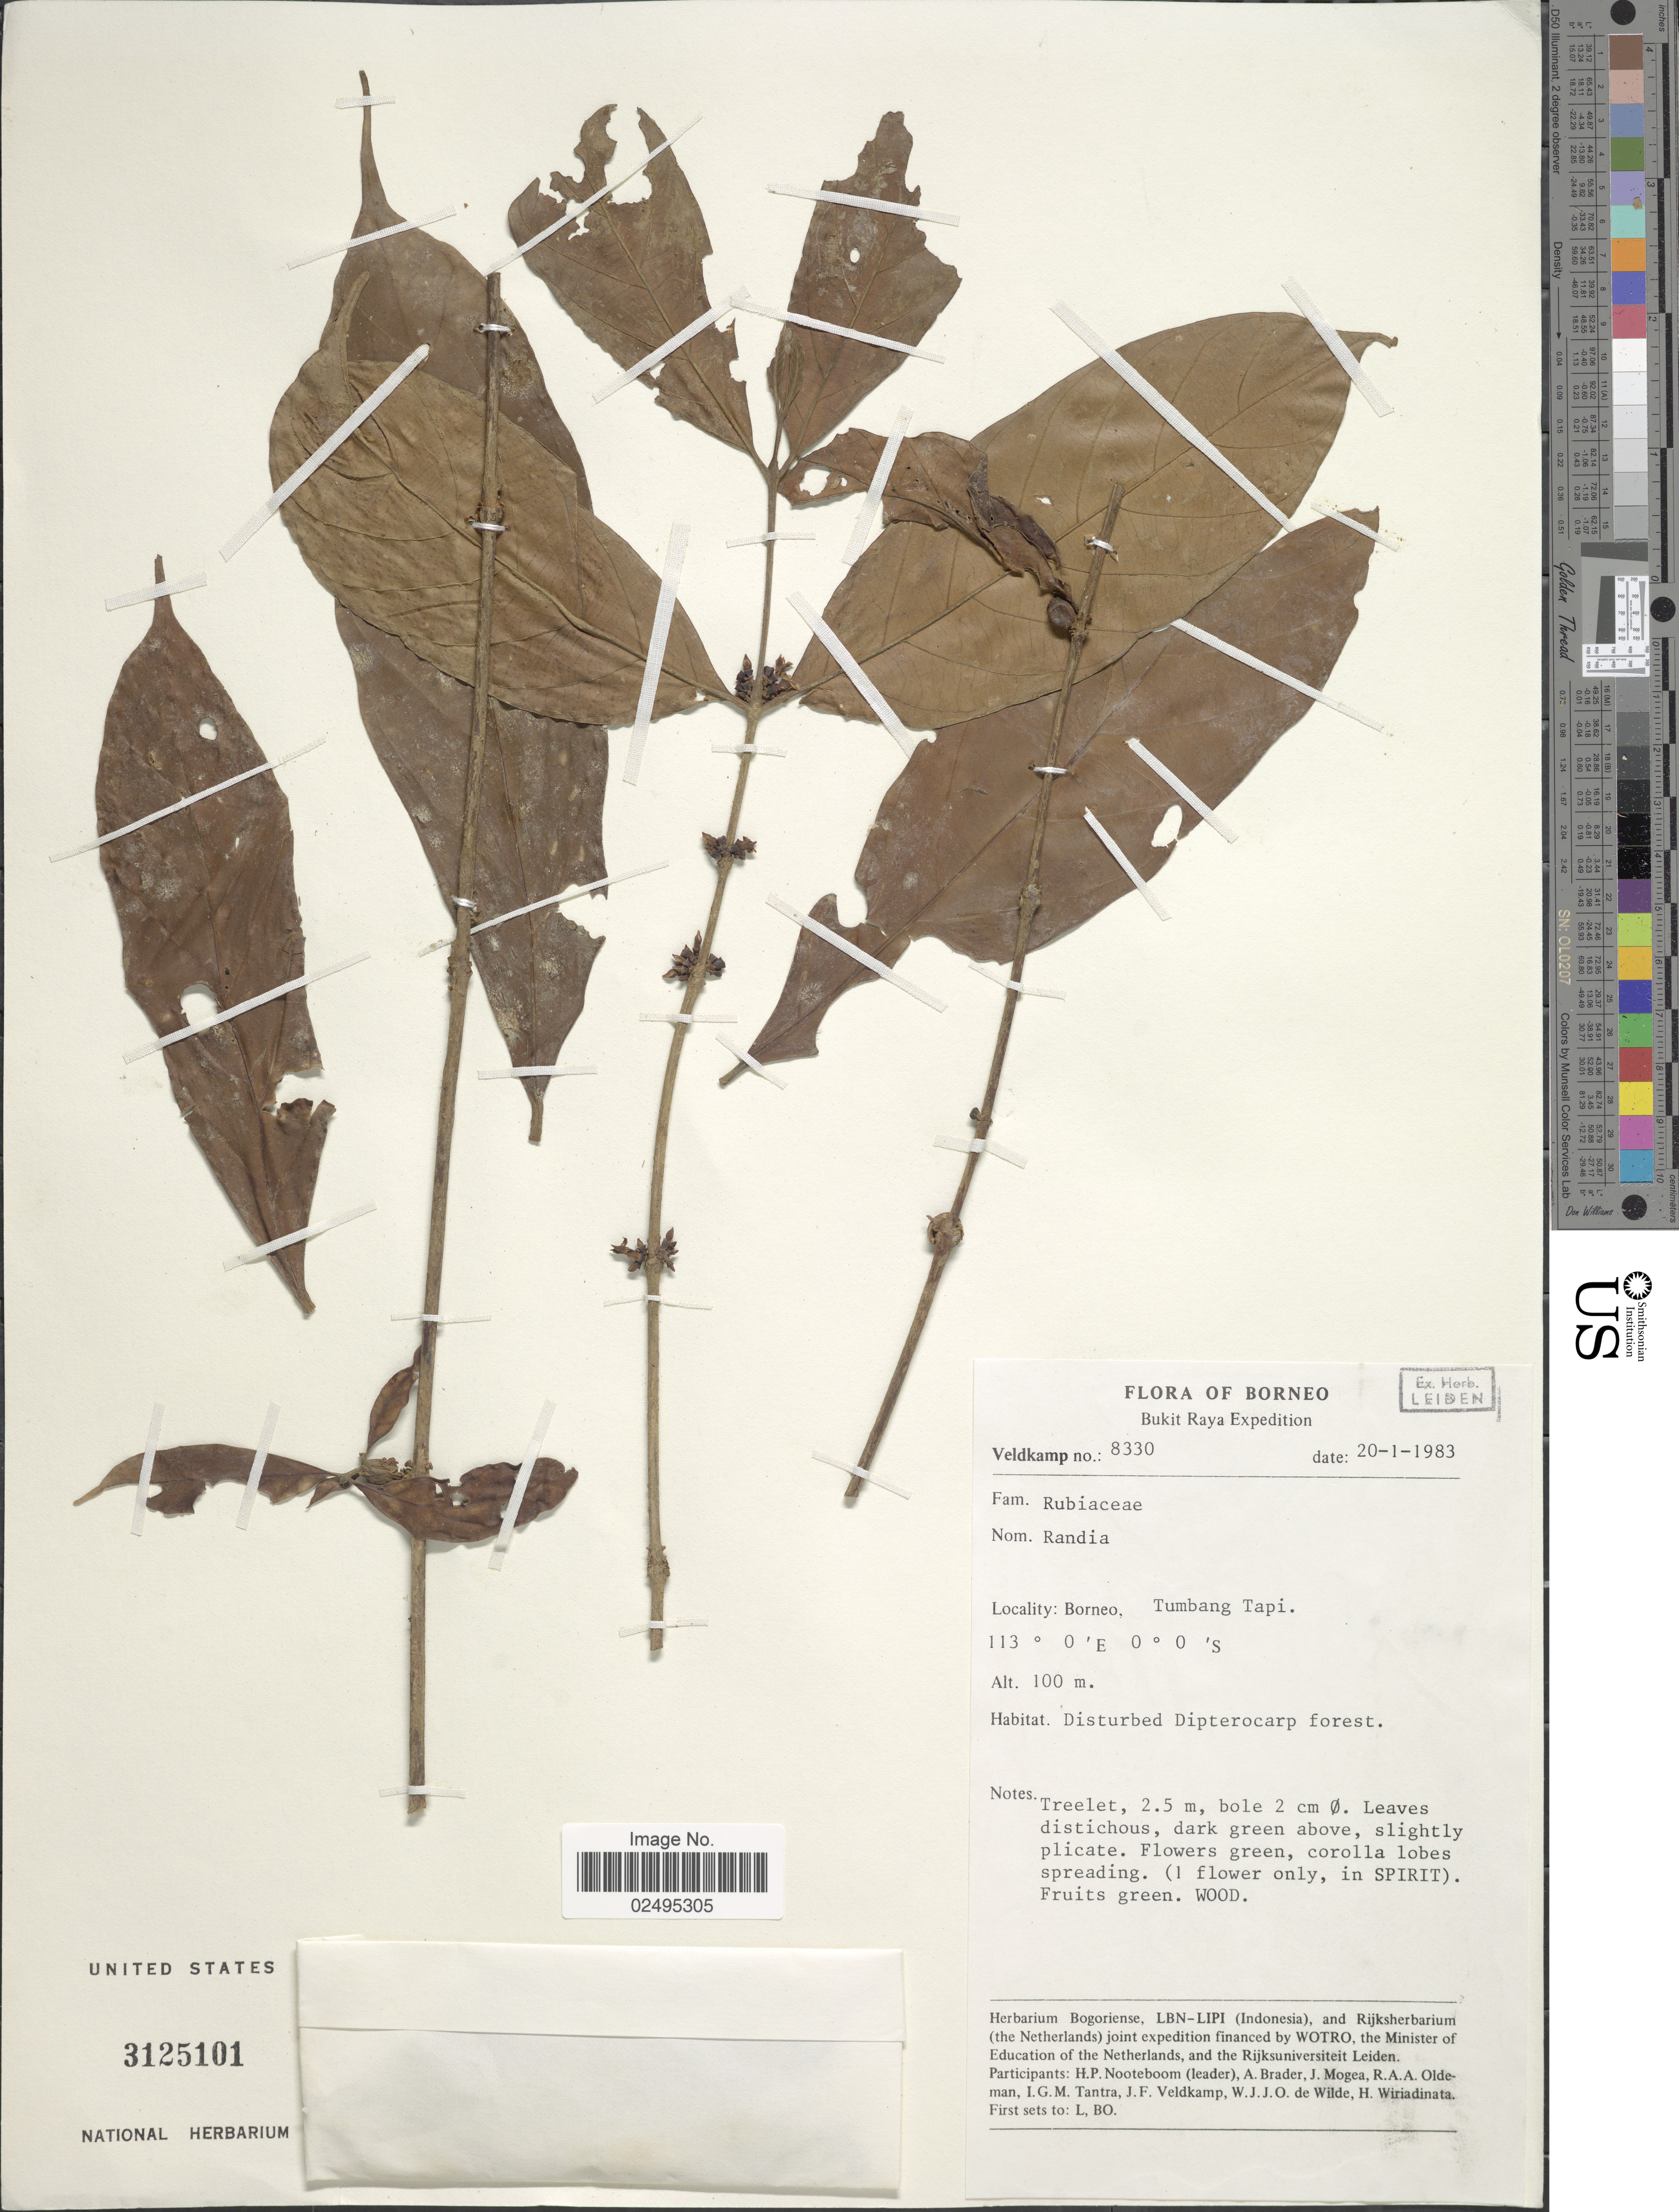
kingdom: Plantae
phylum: Tracheophyta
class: Magnoliopsida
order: Gentianales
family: Rubiaceae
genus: Randia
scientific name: Randia sp.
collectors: J. F. Veldkamp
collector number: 8330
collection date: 1983-01-20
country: Indonesia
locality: Bukit Raya, Borneo, Tumbang Tapi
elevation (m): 100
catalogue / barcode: US 3125101